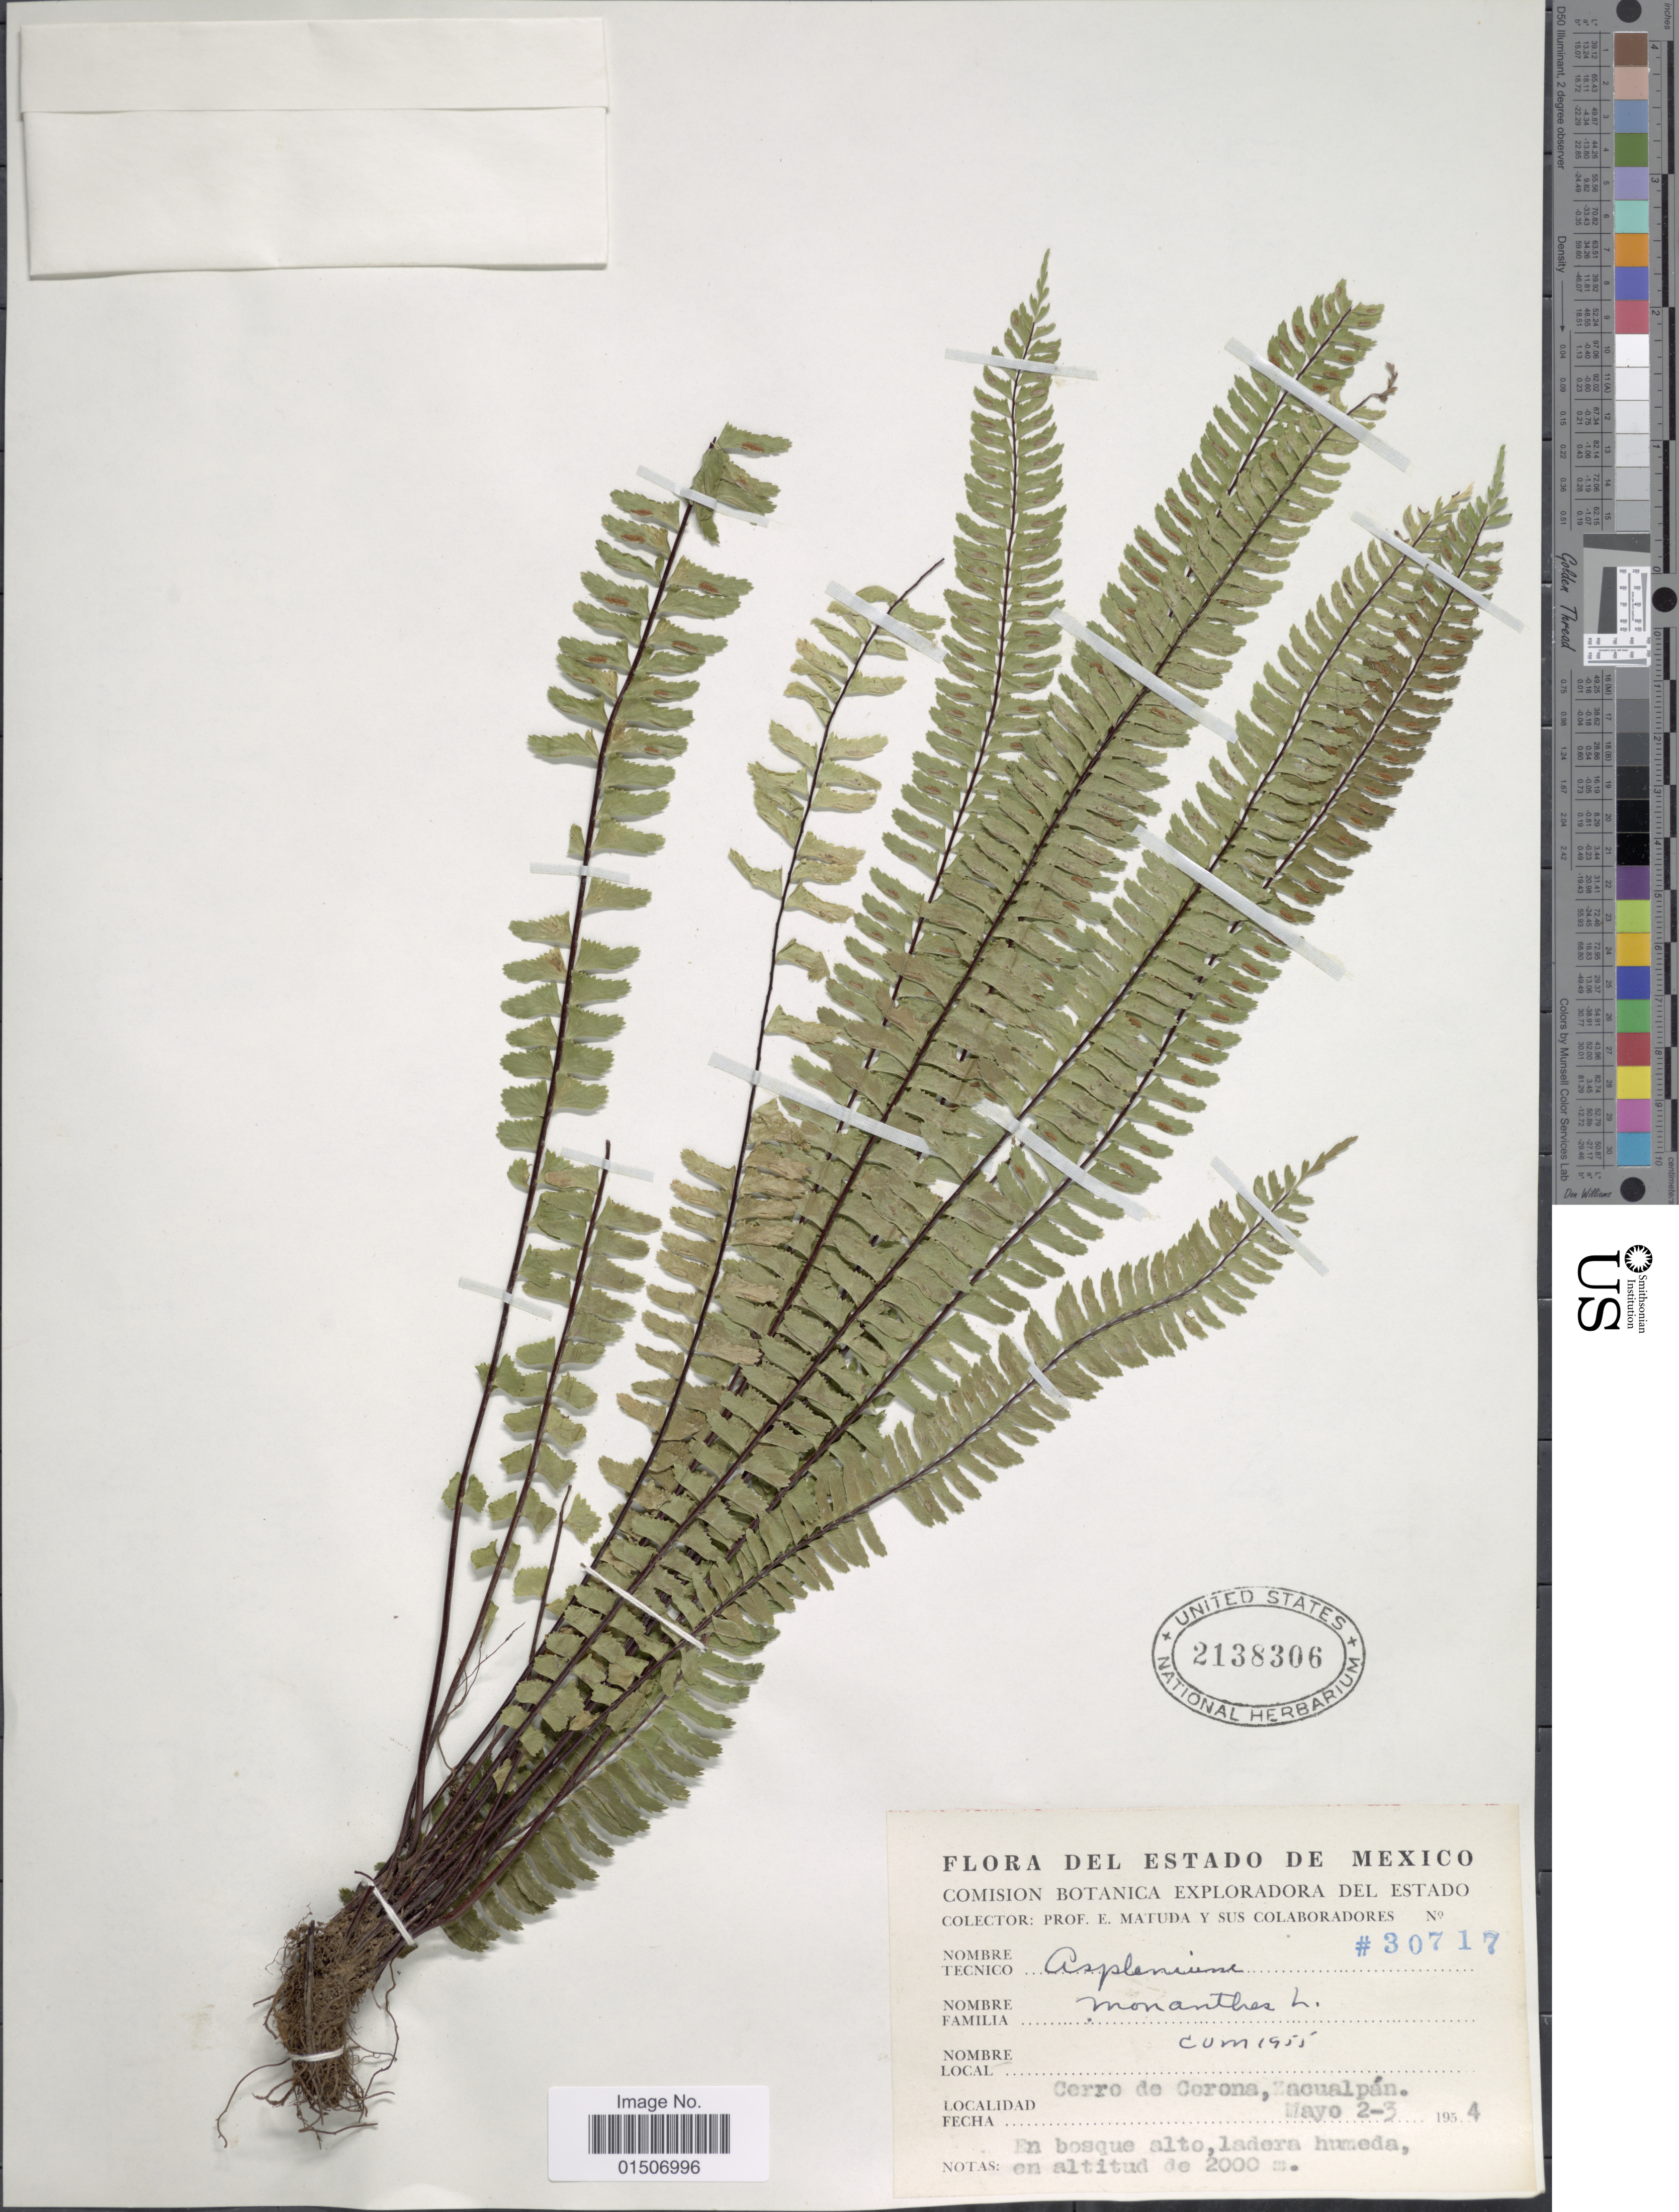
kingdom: Plantae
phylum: Tracheophyta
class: Polypodiopsida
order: Polypodiales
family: Aspleniaceae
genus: Asplenium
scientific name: Asplenium monanthes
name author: L.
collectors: E. Matuda & et al.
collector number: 30717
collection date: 1954-05-02/1954-05-03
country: Mexico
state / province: México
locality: Cerro de Corona, Zacualpán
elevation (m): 2000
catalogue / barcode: US 2138306